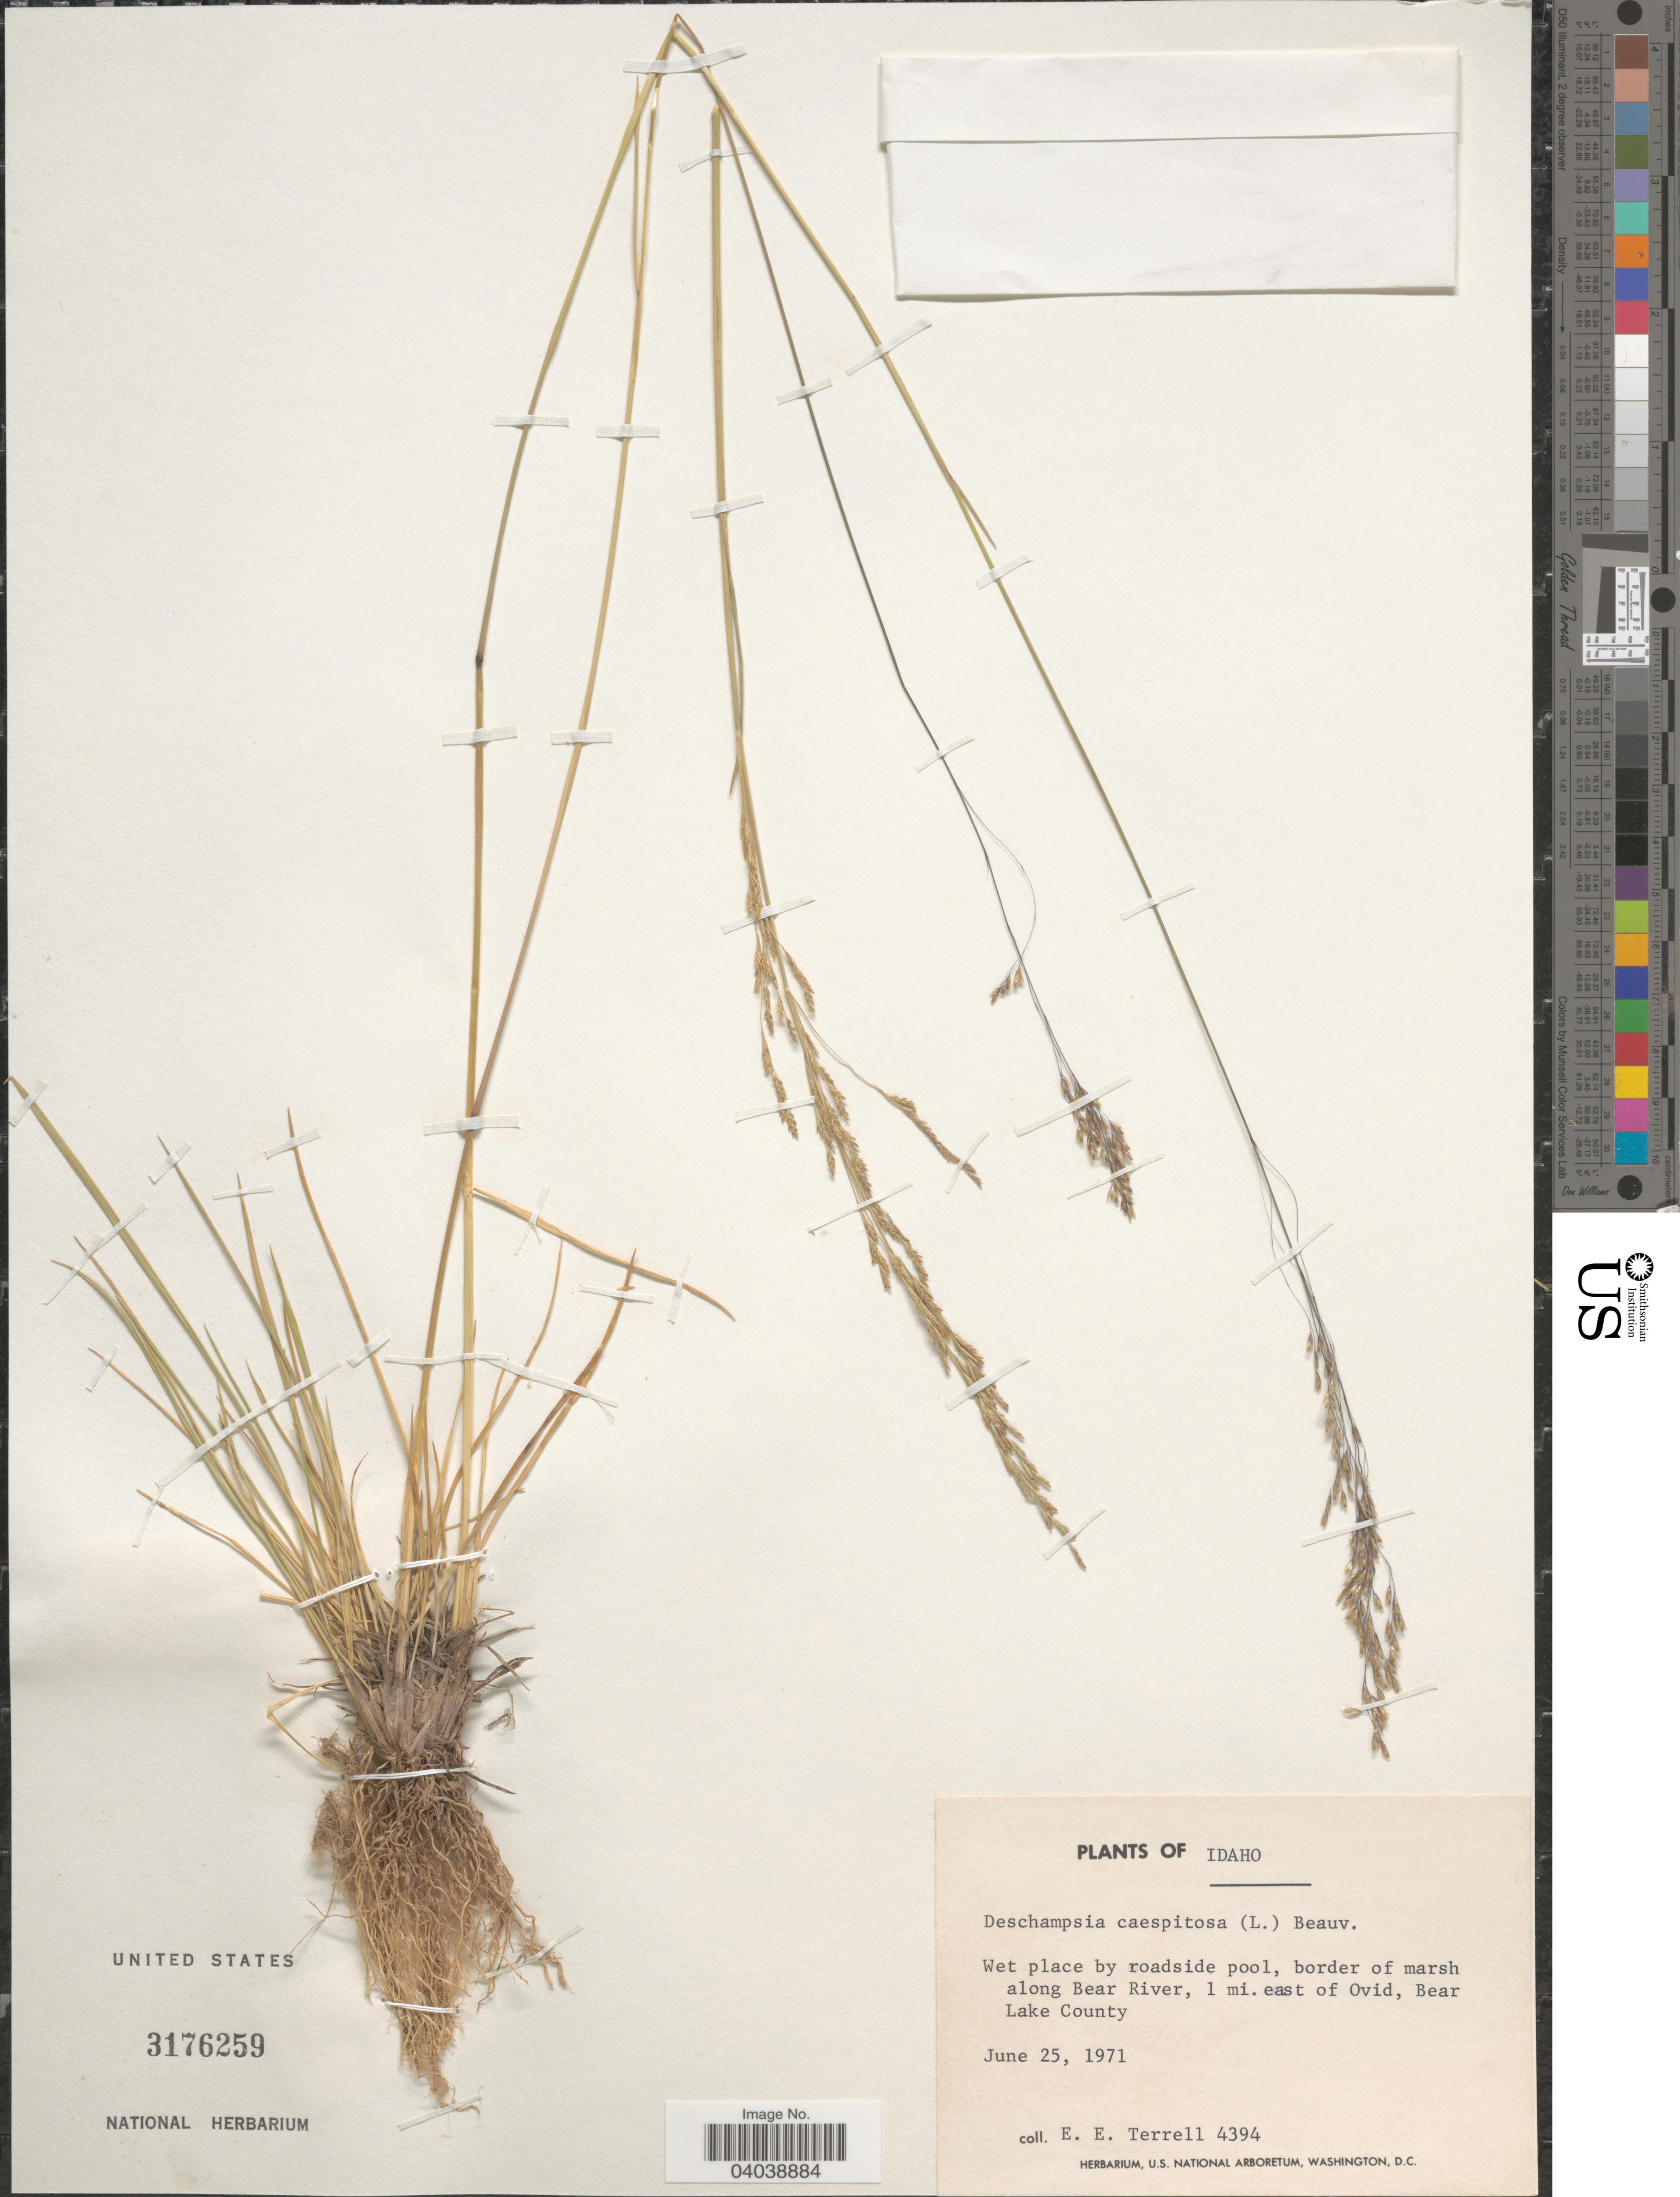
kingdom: Plantae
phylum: Tracheophyta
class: Liliopsida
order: Poales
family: Poaceae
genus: Deschampsia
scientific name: Deschampsia cespitosa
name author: (L.) P. Beauv.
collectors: E. E. Terrell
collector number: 4394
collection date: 1971-06-25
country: United States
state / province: Idaho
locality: Wet place by roadside pool, border of marsh along Bear River, 1 mi. east of Ovid, Bear Lake County.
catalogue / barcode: US 3176259